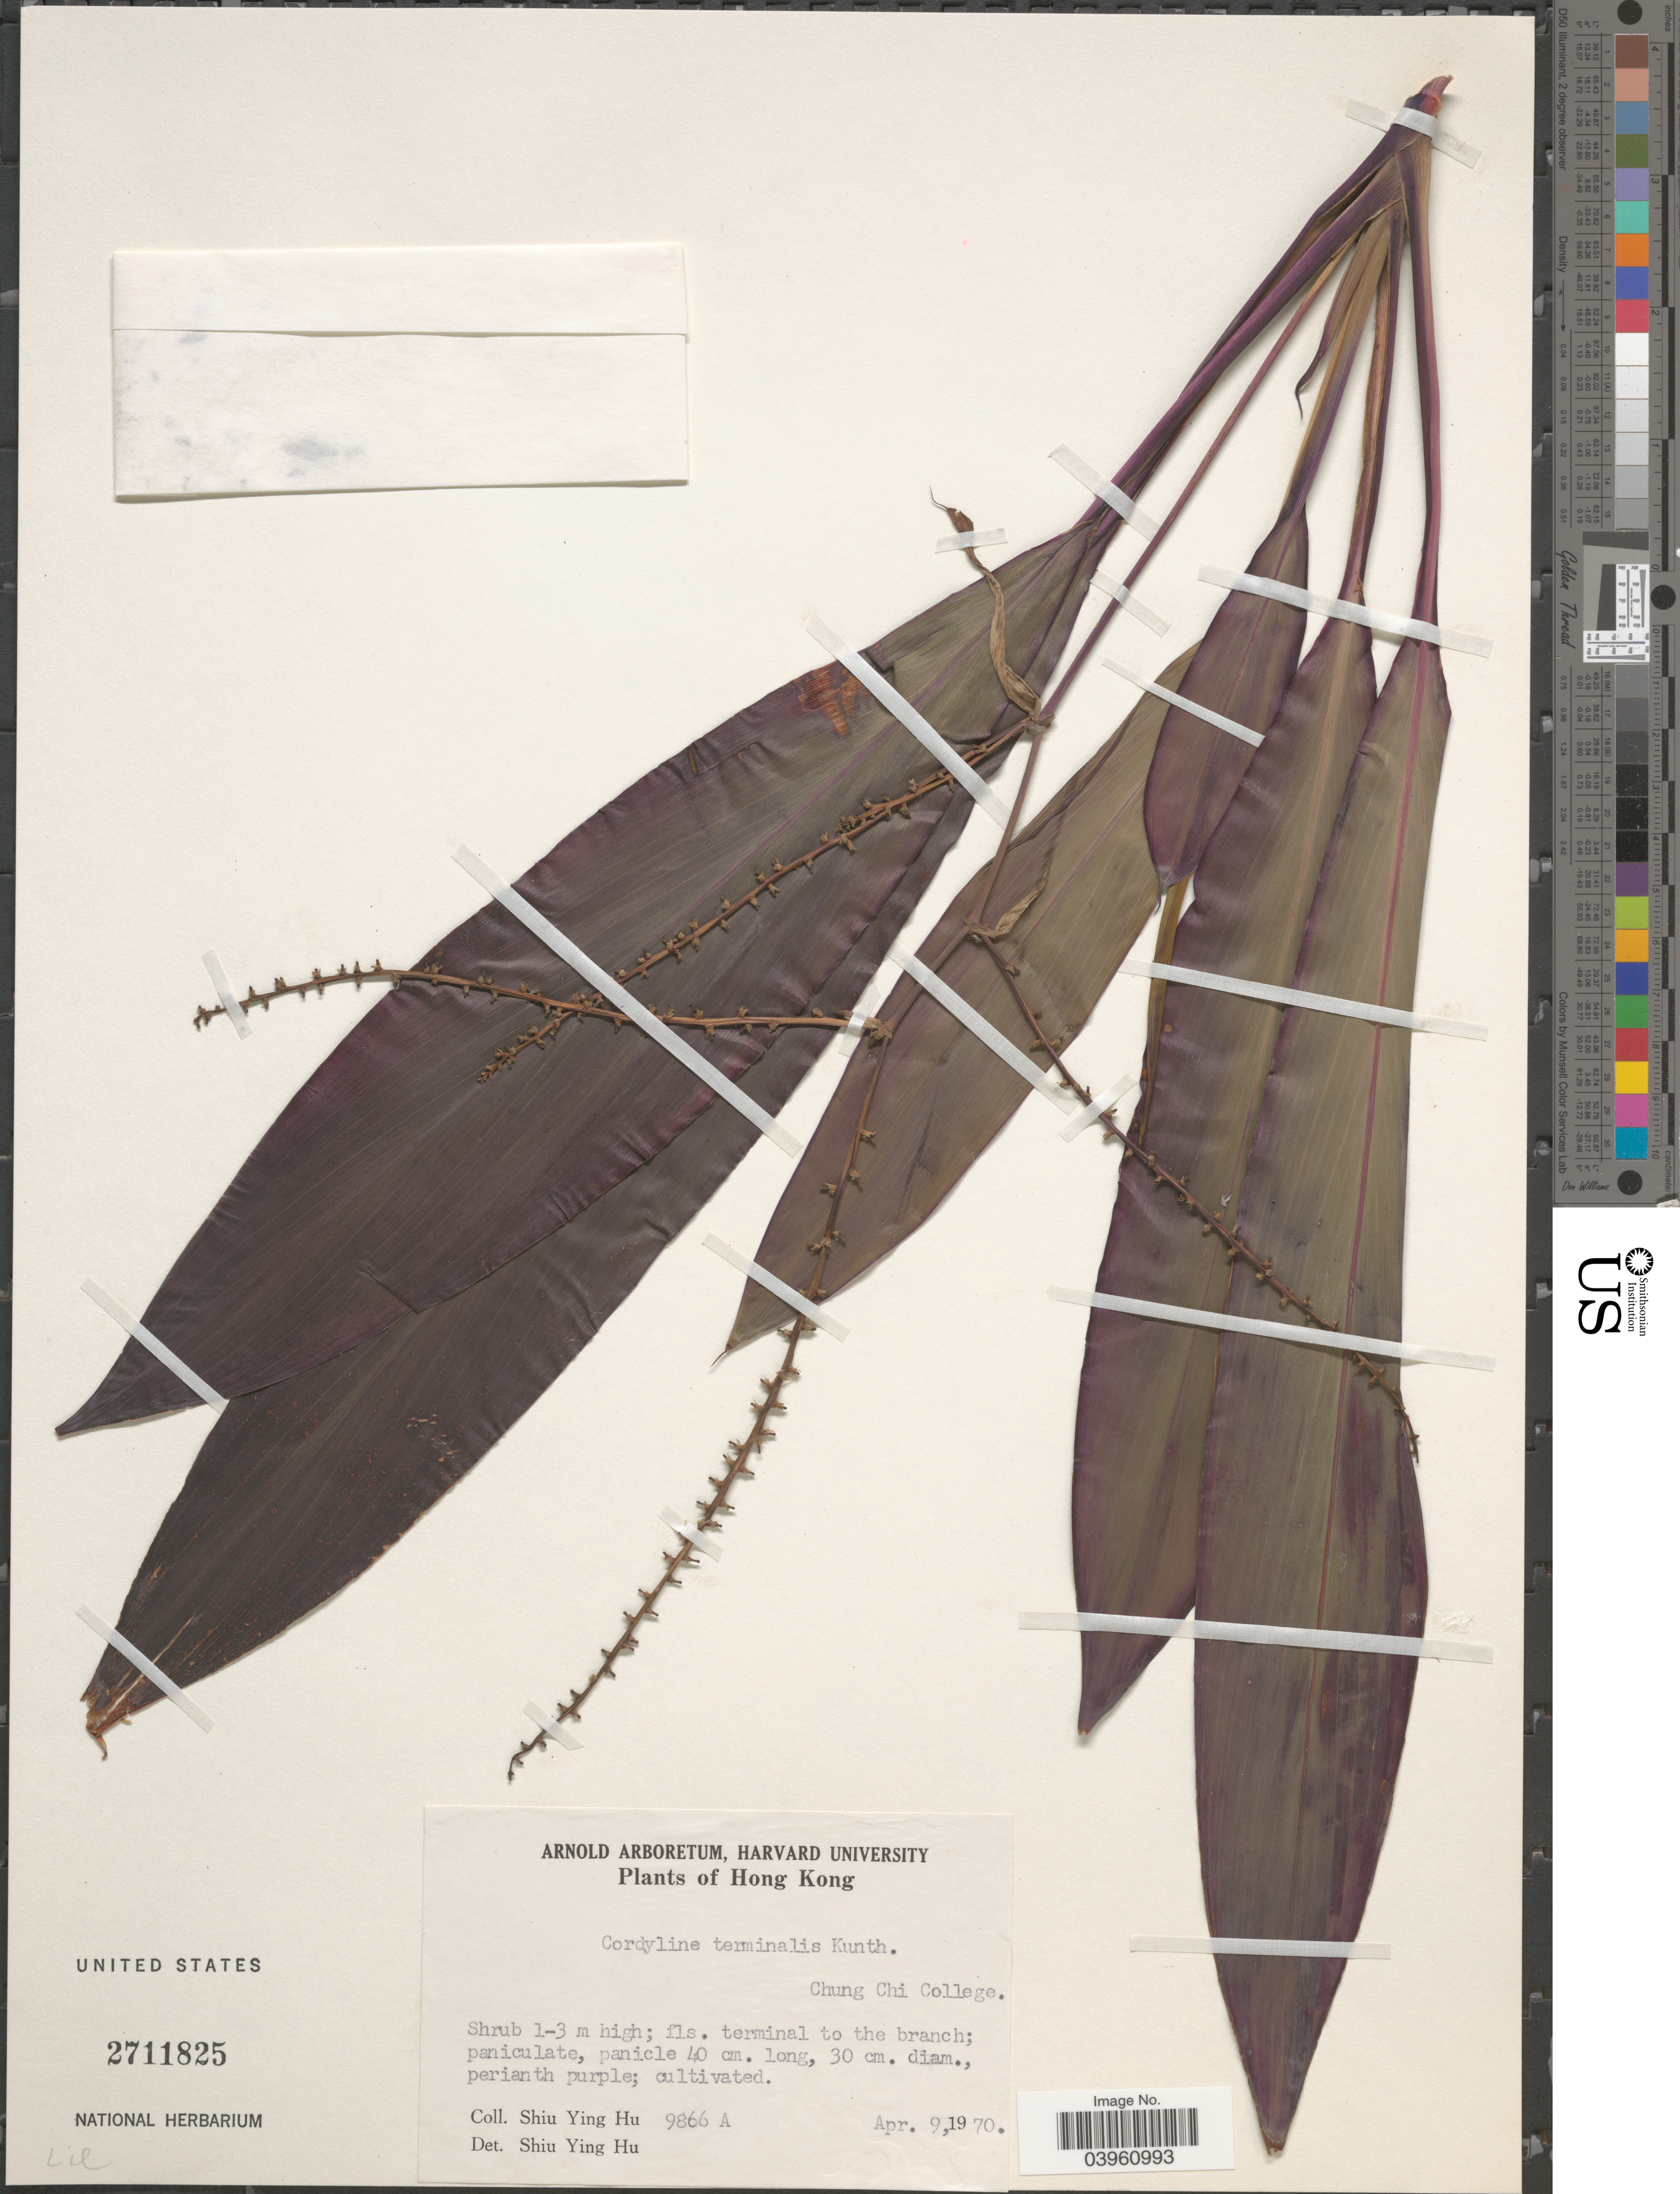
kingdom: Plantae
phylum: Tracheophyta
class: Liliopsida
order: Asparagales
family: Asparagaceae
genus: Cordyline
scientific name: Cordyline terminalis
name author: (L.) Kunth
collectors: S. Y. Hu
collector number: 9866A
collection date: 1970-04-09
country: China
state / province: Hong Kong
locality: Chung Chi College.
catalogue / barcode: US 2711825